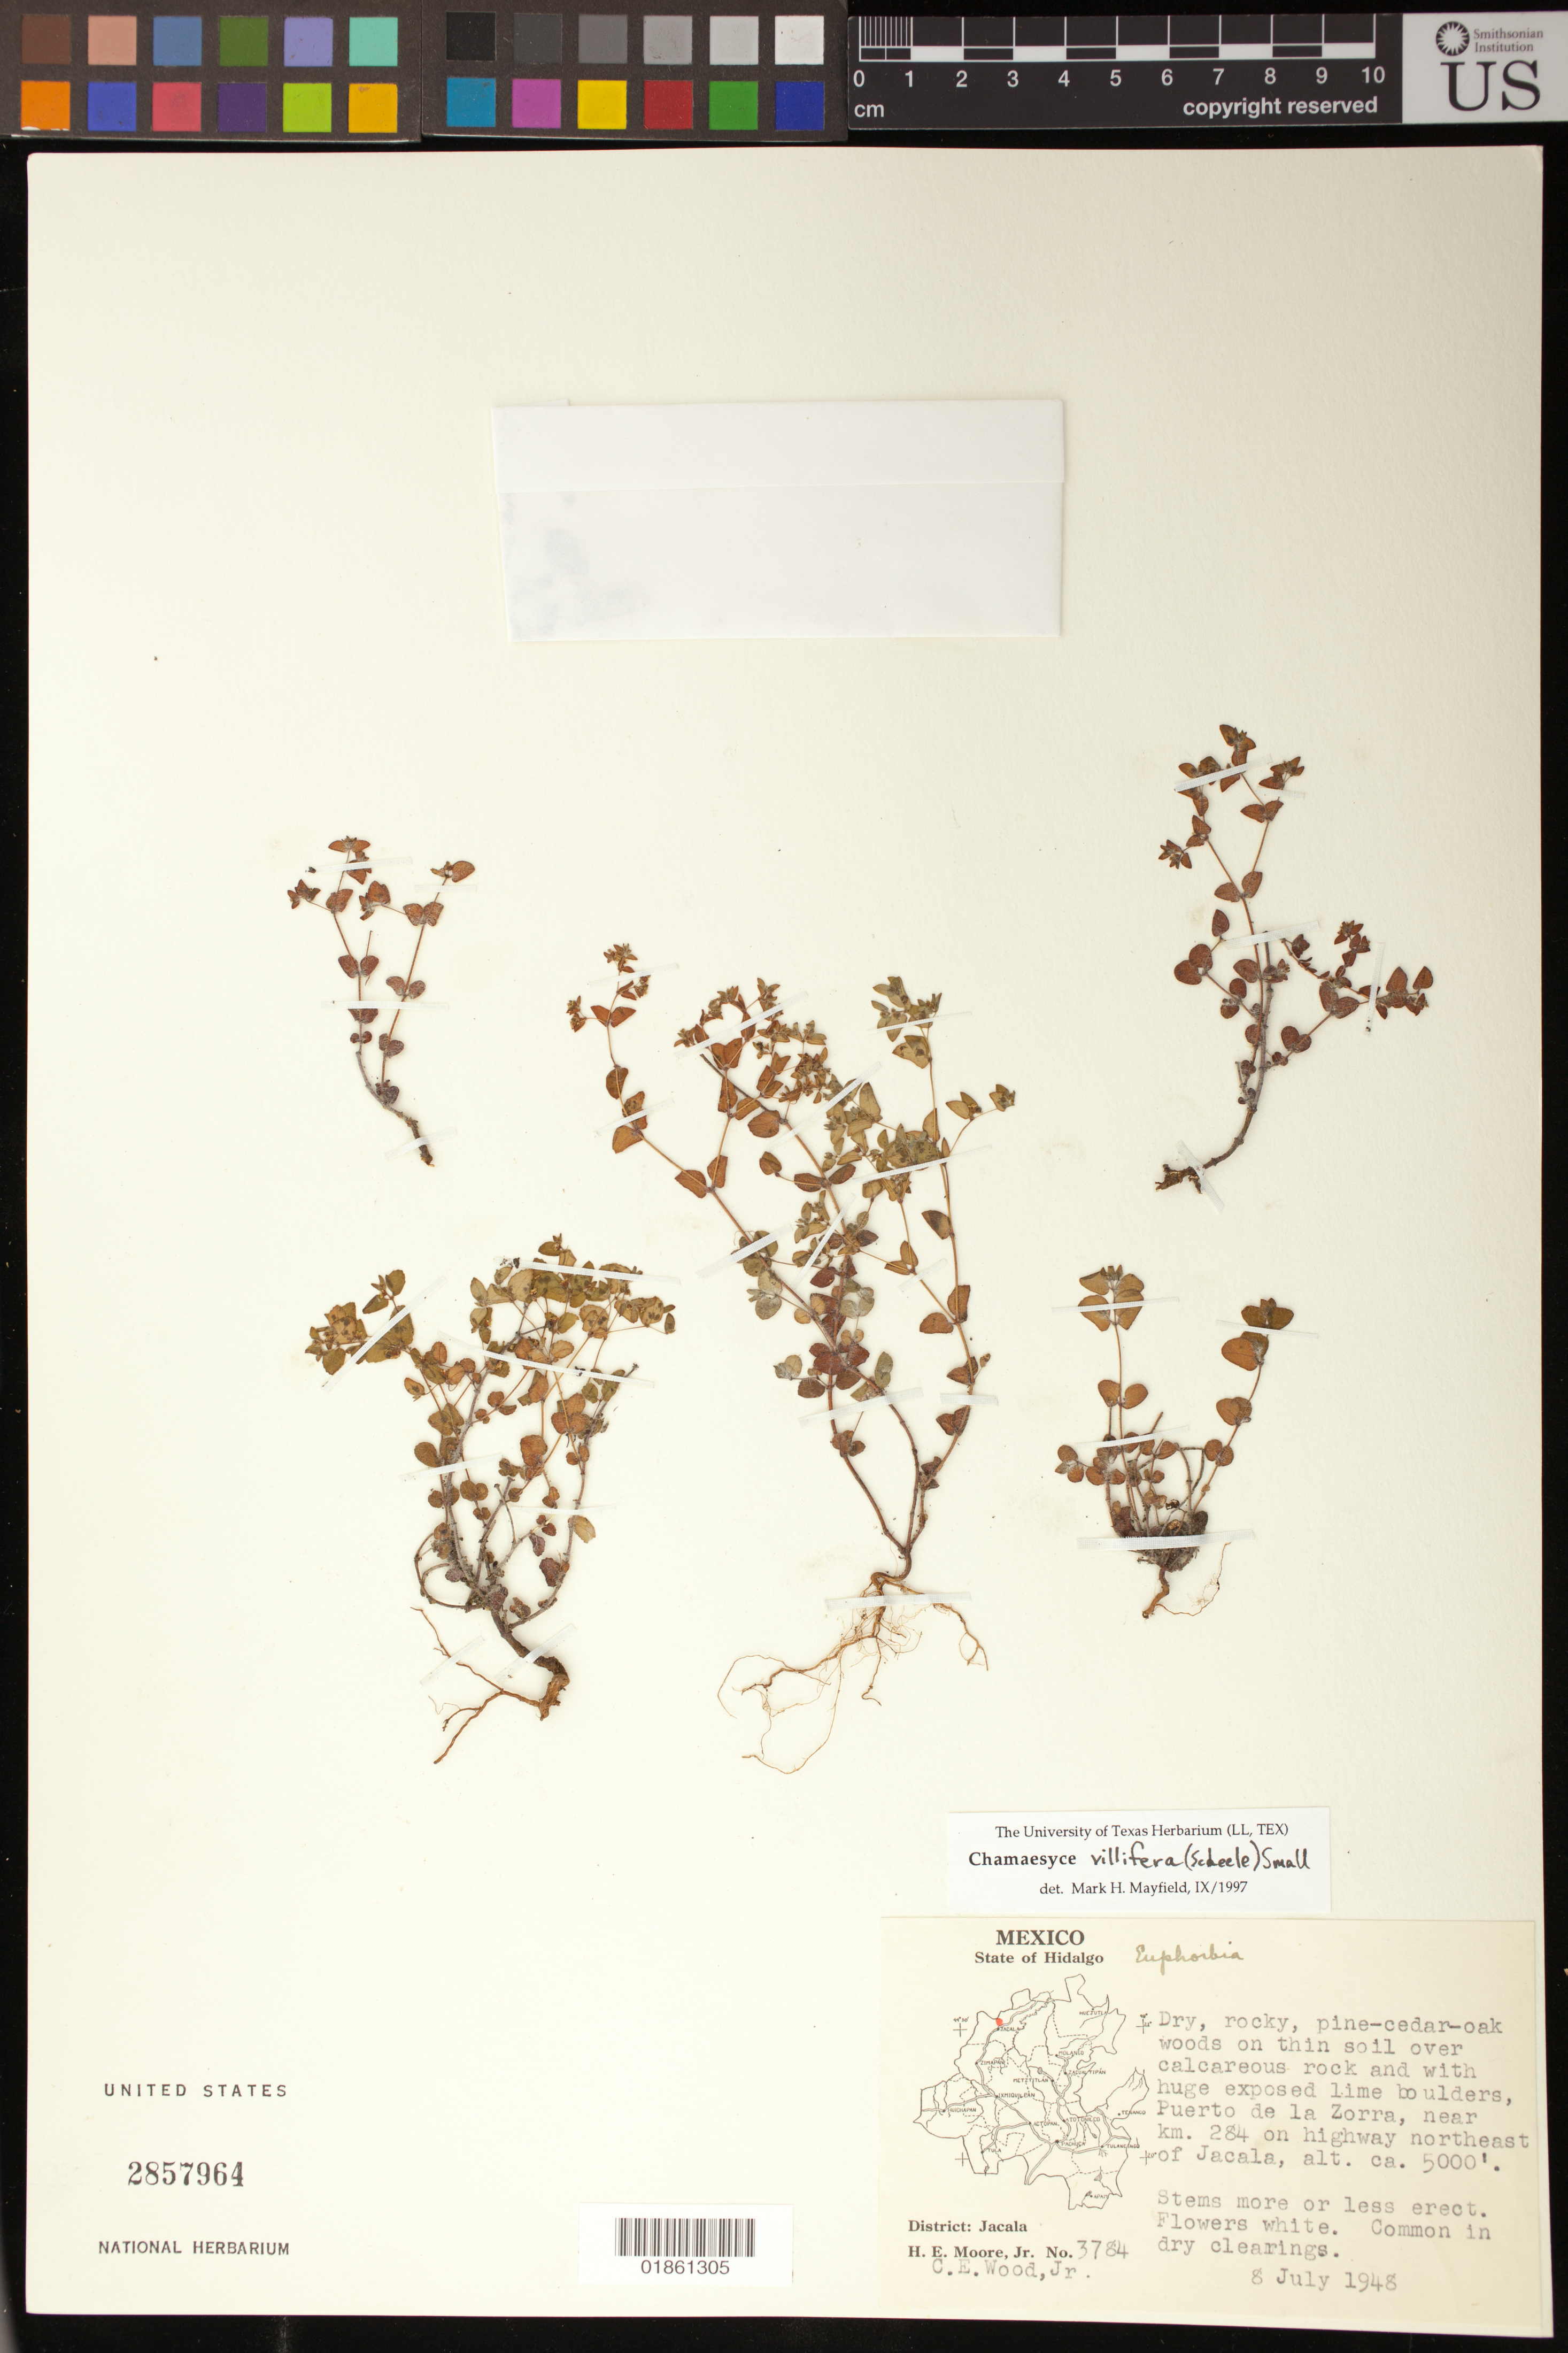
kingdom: Plantae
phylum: Tracheophyta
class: Magnoliopsida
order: Malpighiales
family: Euphorbiaceae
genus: Euphorbia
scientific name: Euphorbia villifera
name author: Scheele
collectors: H. E. Moore & C. Wood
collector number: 3784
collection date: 1948-07-08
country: Mexico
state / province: Hidalgo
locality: Puerto de la Zorra, near km. 284 on highway northeast of Jacala; (label includes map)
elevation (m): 1524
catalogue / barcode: US 2857964